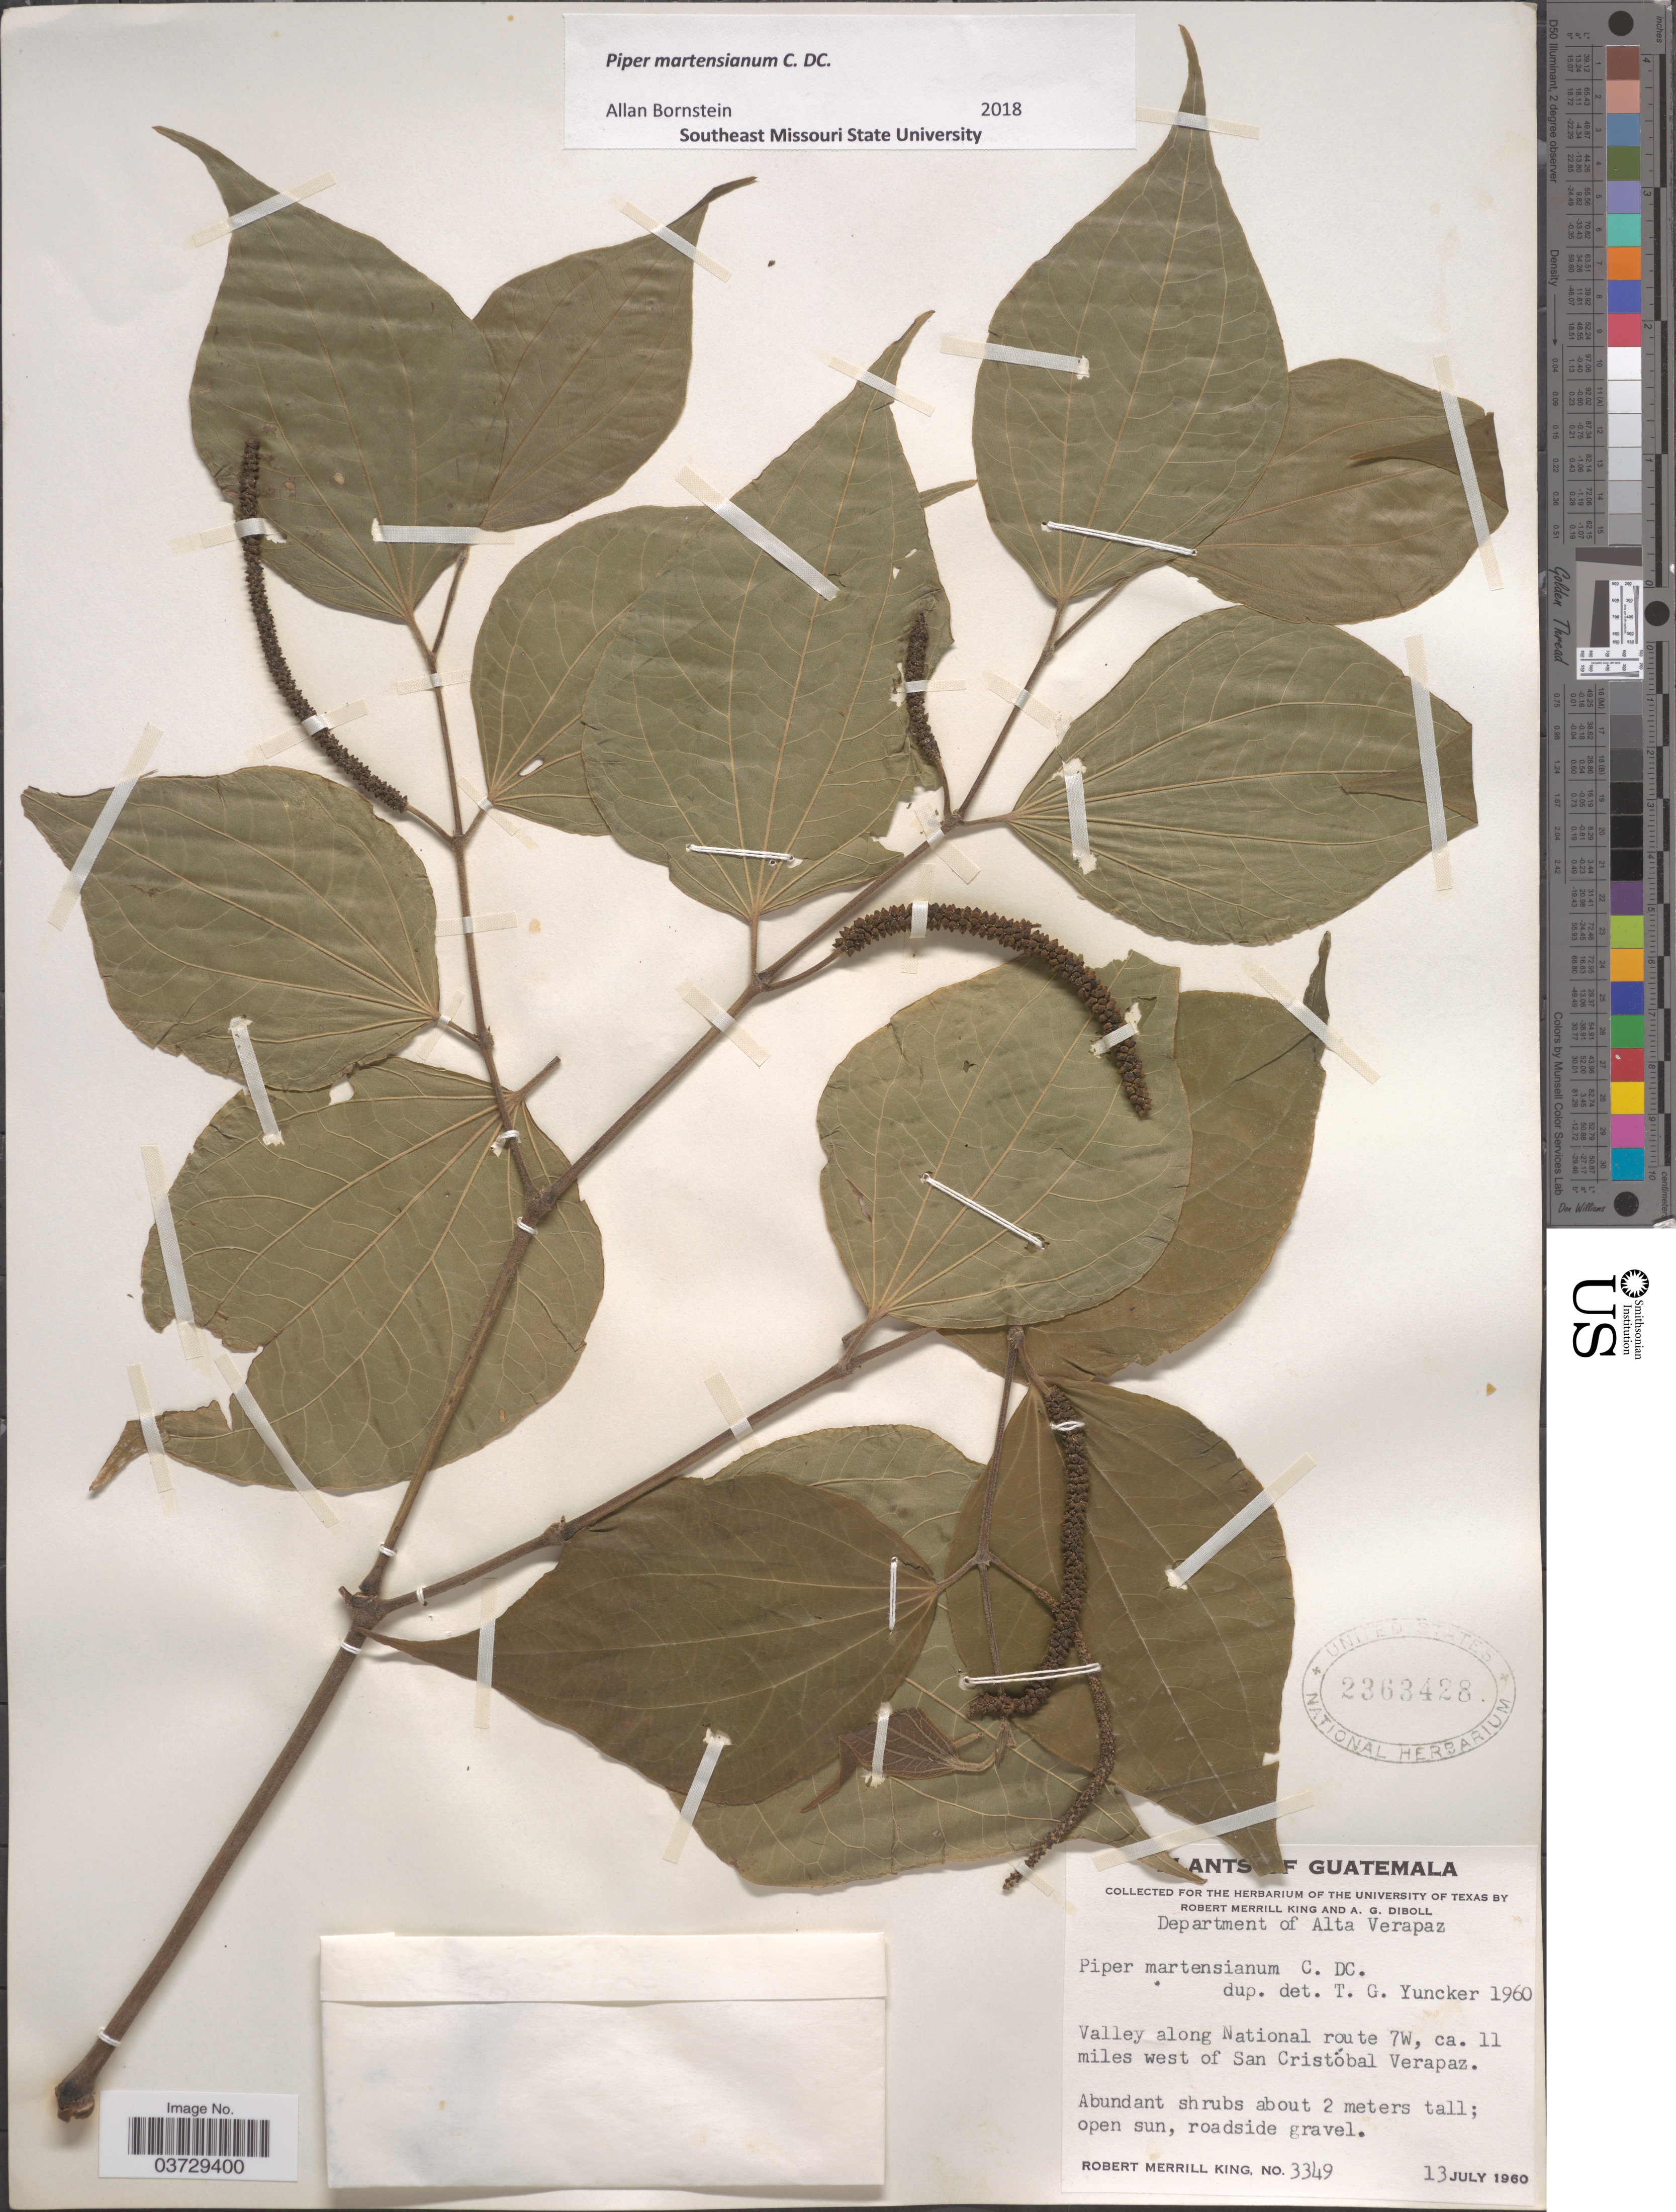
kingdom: Plantae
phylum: Tracheophyta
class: Magnoliopsida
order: Piperales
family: Piperaceae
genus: Piper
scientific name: Piper martensianum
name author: C. DC.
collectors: R. M. King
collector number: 3349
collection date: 1960-07-13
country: Guatemala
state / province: Alta Verapaz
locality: Department of Alta Verapaz. valley along National route 7W, ca. 11 miles west of San Cristóbal Verapaz.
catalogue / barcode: US 2363428